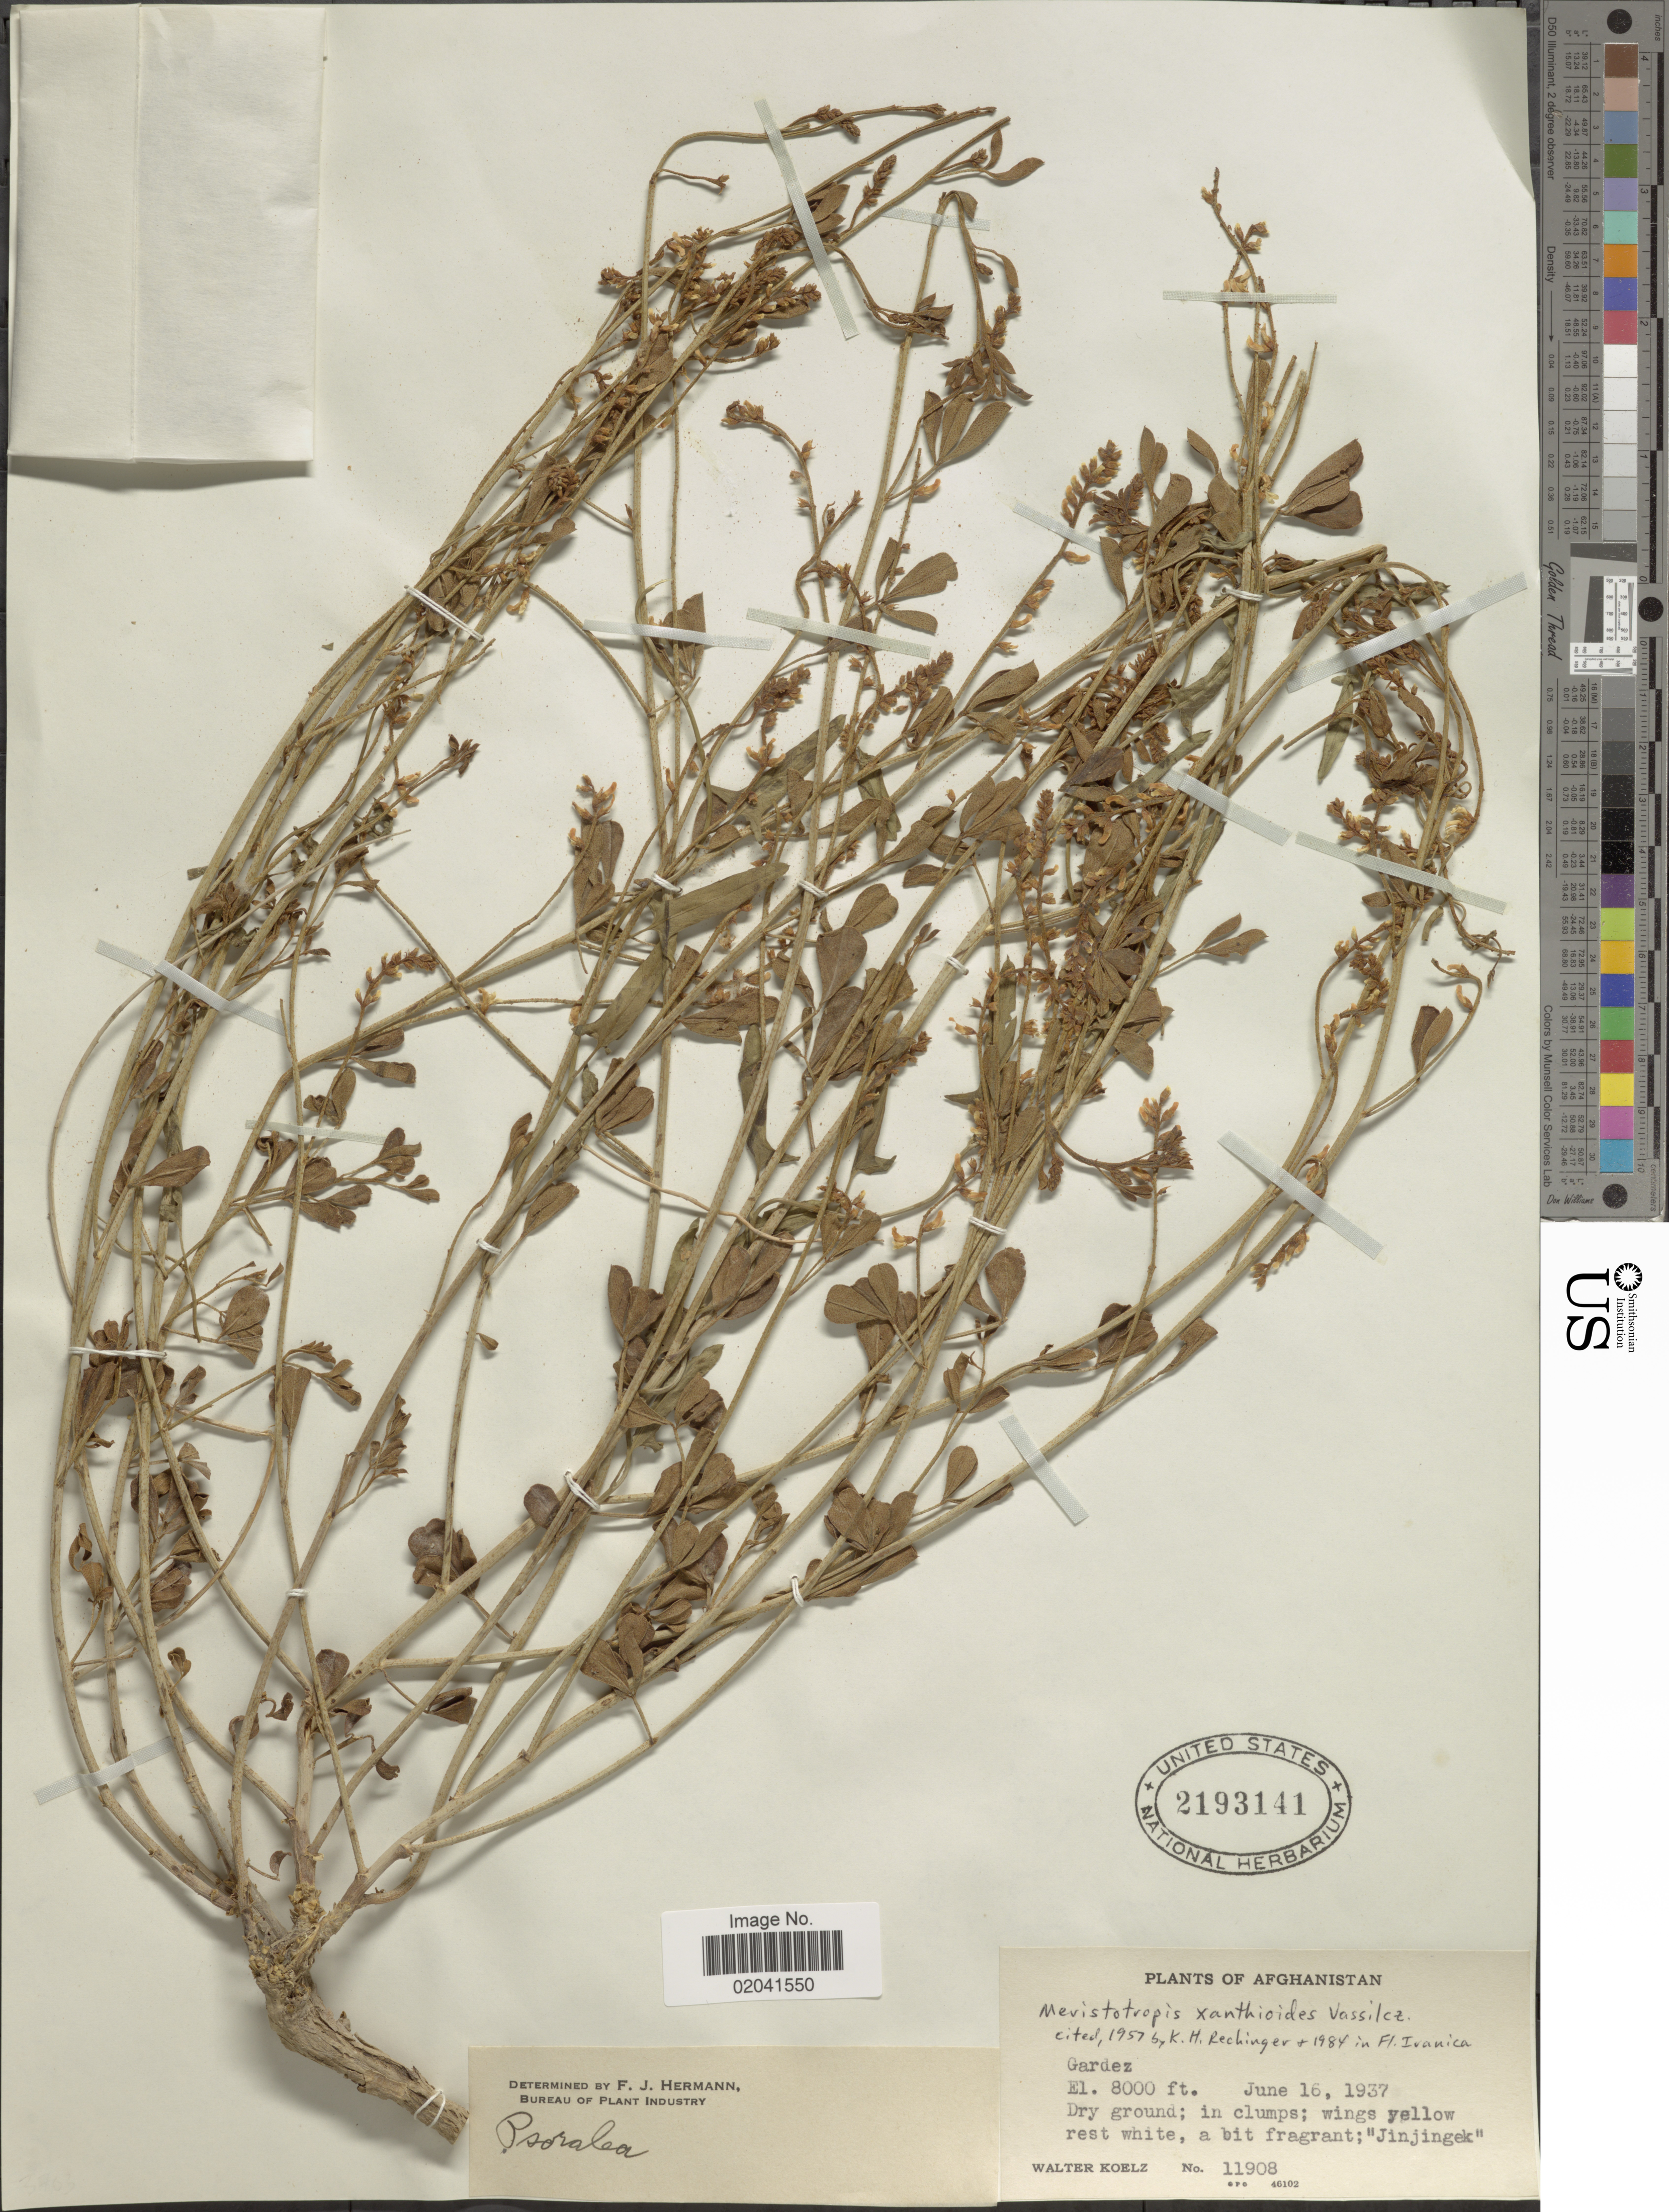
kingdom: Plantae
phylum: Tracheophyta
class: Magnoliopsida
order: Fabales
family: Fabaceae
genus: Glycyrrhiza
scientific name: Glycyrrhiza triphylla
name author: Fisch. & C.A. Mey.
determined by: Strong, Mark T., (BOT), Smithsonian Institution - National Museum of Natural History (UNITED STATES)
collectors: W. N. Koelz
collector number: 11908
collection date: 1937-06-16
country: Afghanistan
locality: Gardez, Afghanistan.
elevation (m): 2438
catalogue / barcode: US 2193141